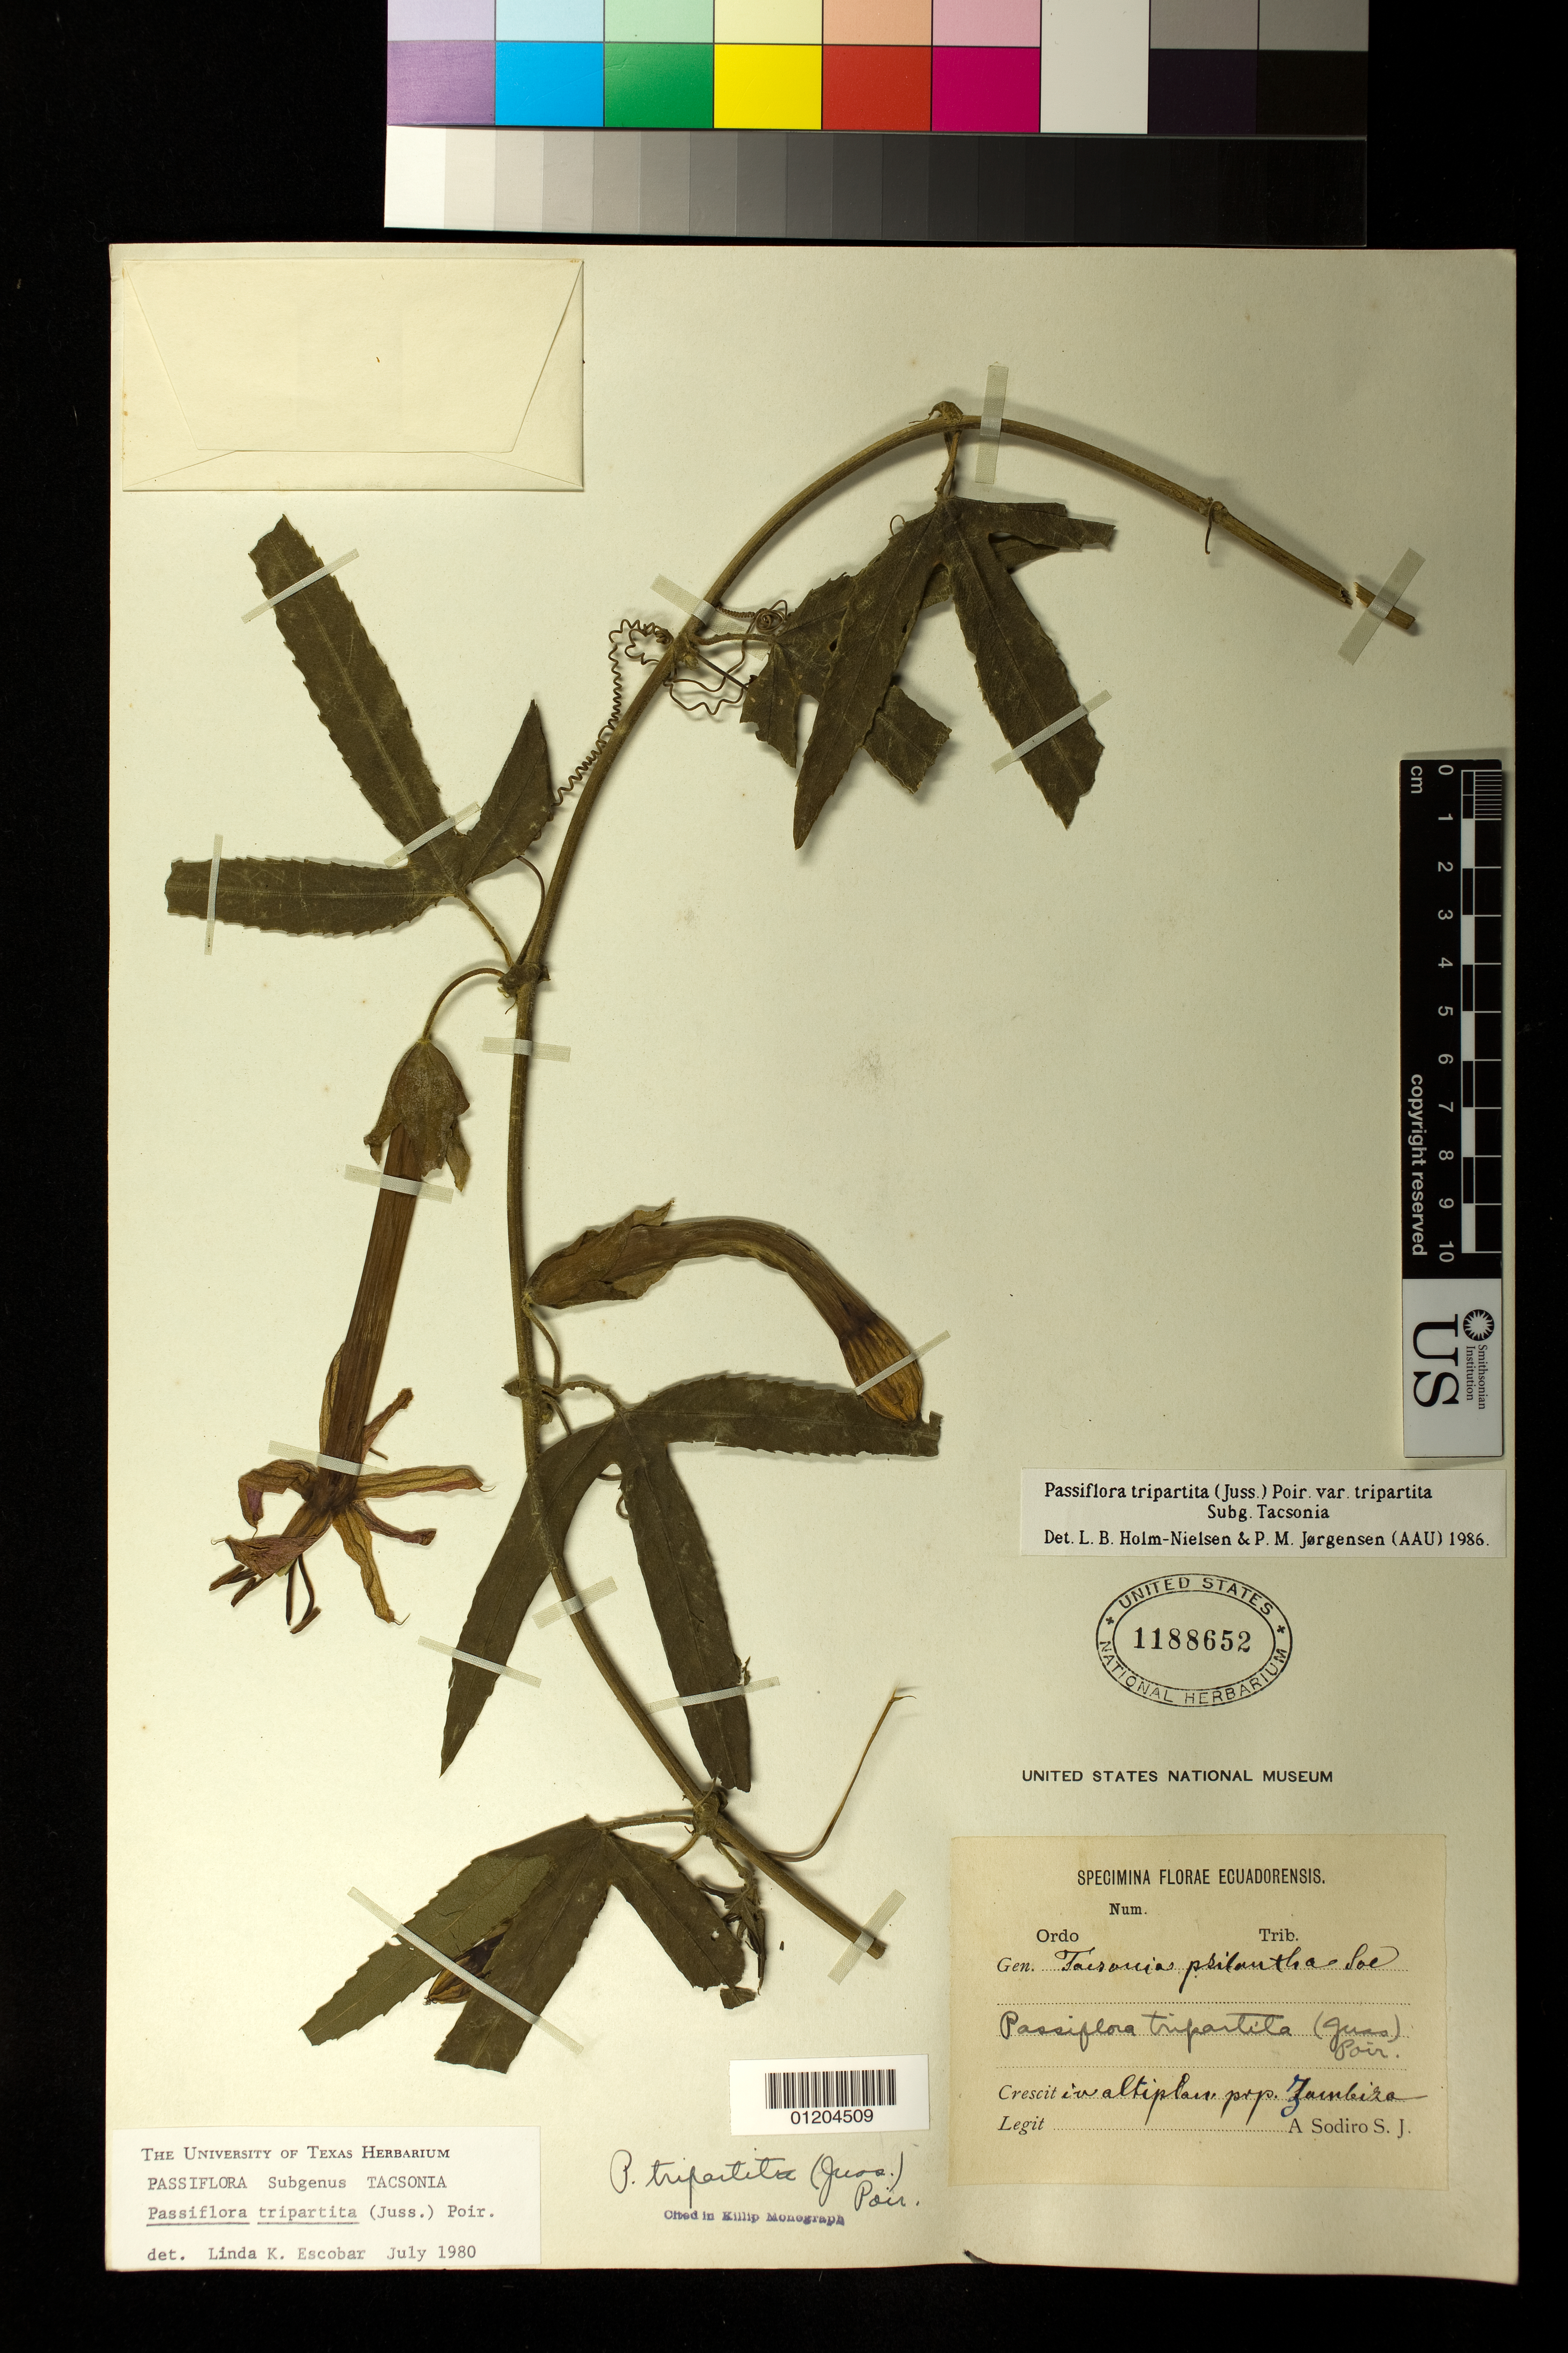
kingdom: Plantae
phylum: Tracheophyta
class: Magnoliopsida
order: Malpighiales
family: Passifloraceae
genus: Passiflora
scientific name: Passiflora tripartita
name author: (Juss.) Poir.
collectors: S. Sodiro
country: Ecuador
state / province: Pichincha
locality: in altiplan prp. Zambiza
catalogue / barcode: US 1188652